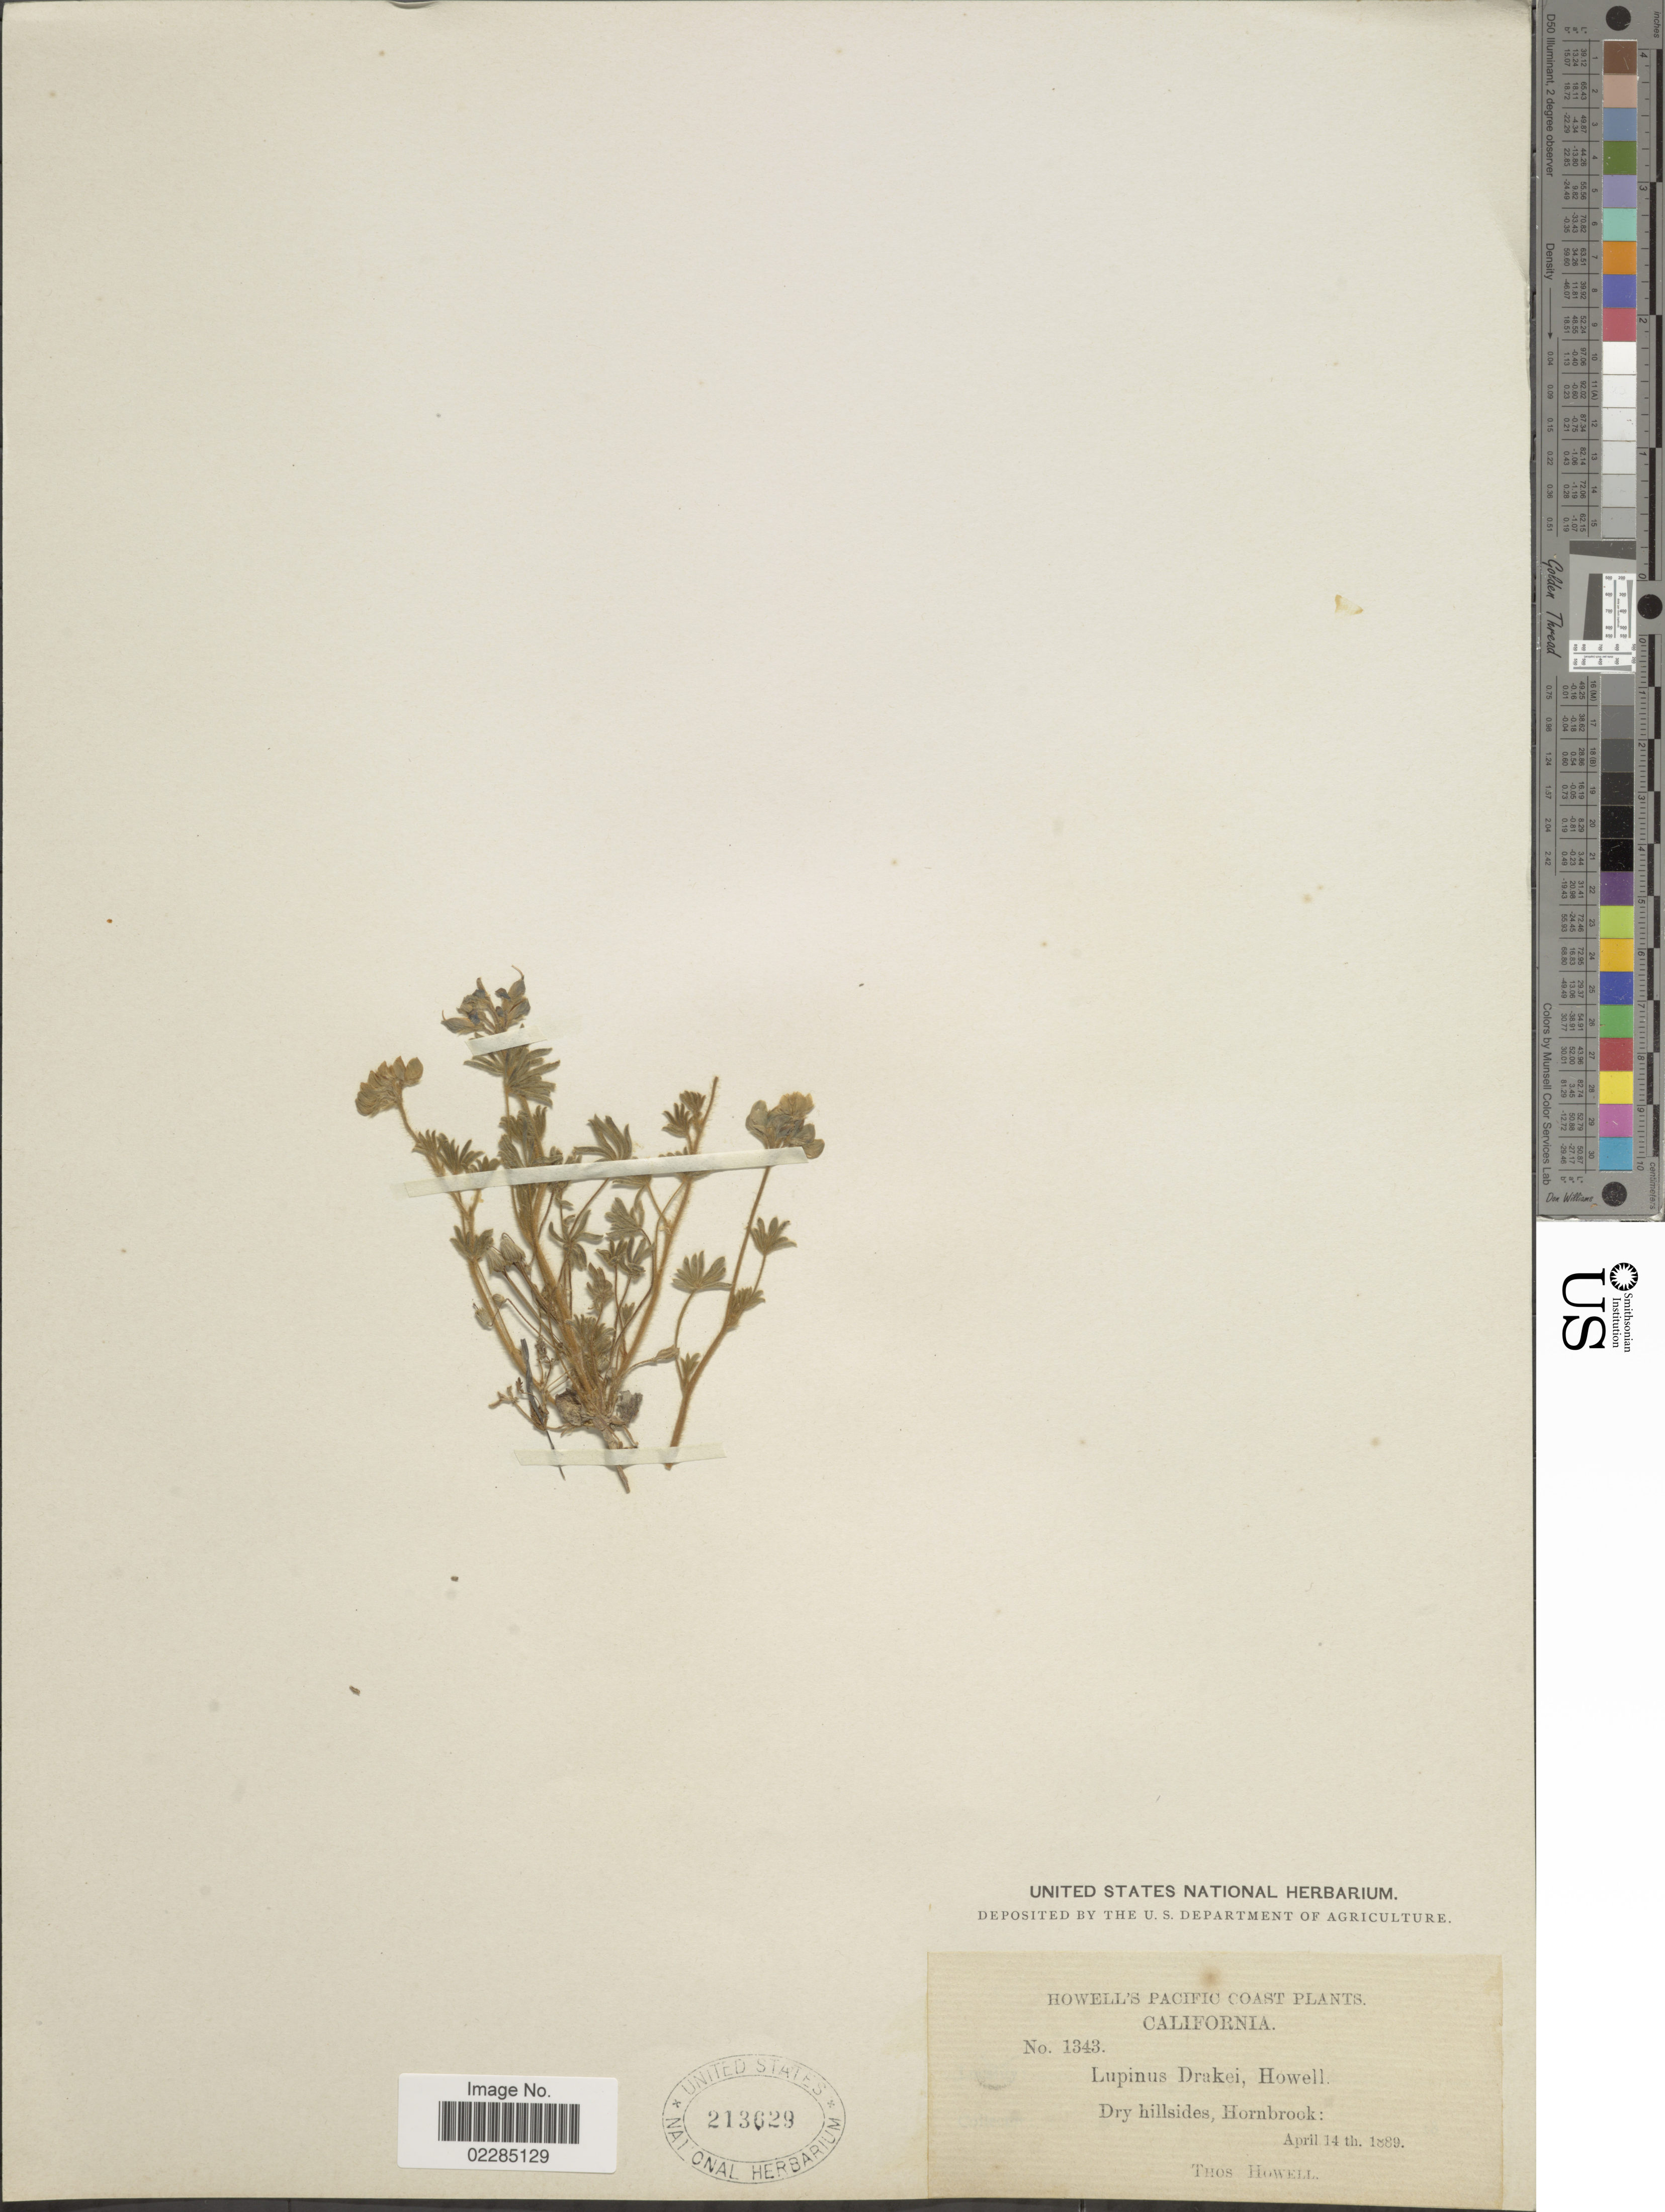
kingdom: Plantae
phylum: Tracheophyta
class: Magnoliopsida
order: Fabales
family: Fabaceae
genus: Lupinus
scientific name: Lupinus drakei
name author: J.T. Howell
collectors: T. Howell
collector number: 1343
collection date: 1889-04-14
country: United States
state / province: California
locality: Dry hillsides, Hornbrook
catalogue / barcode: US 213629